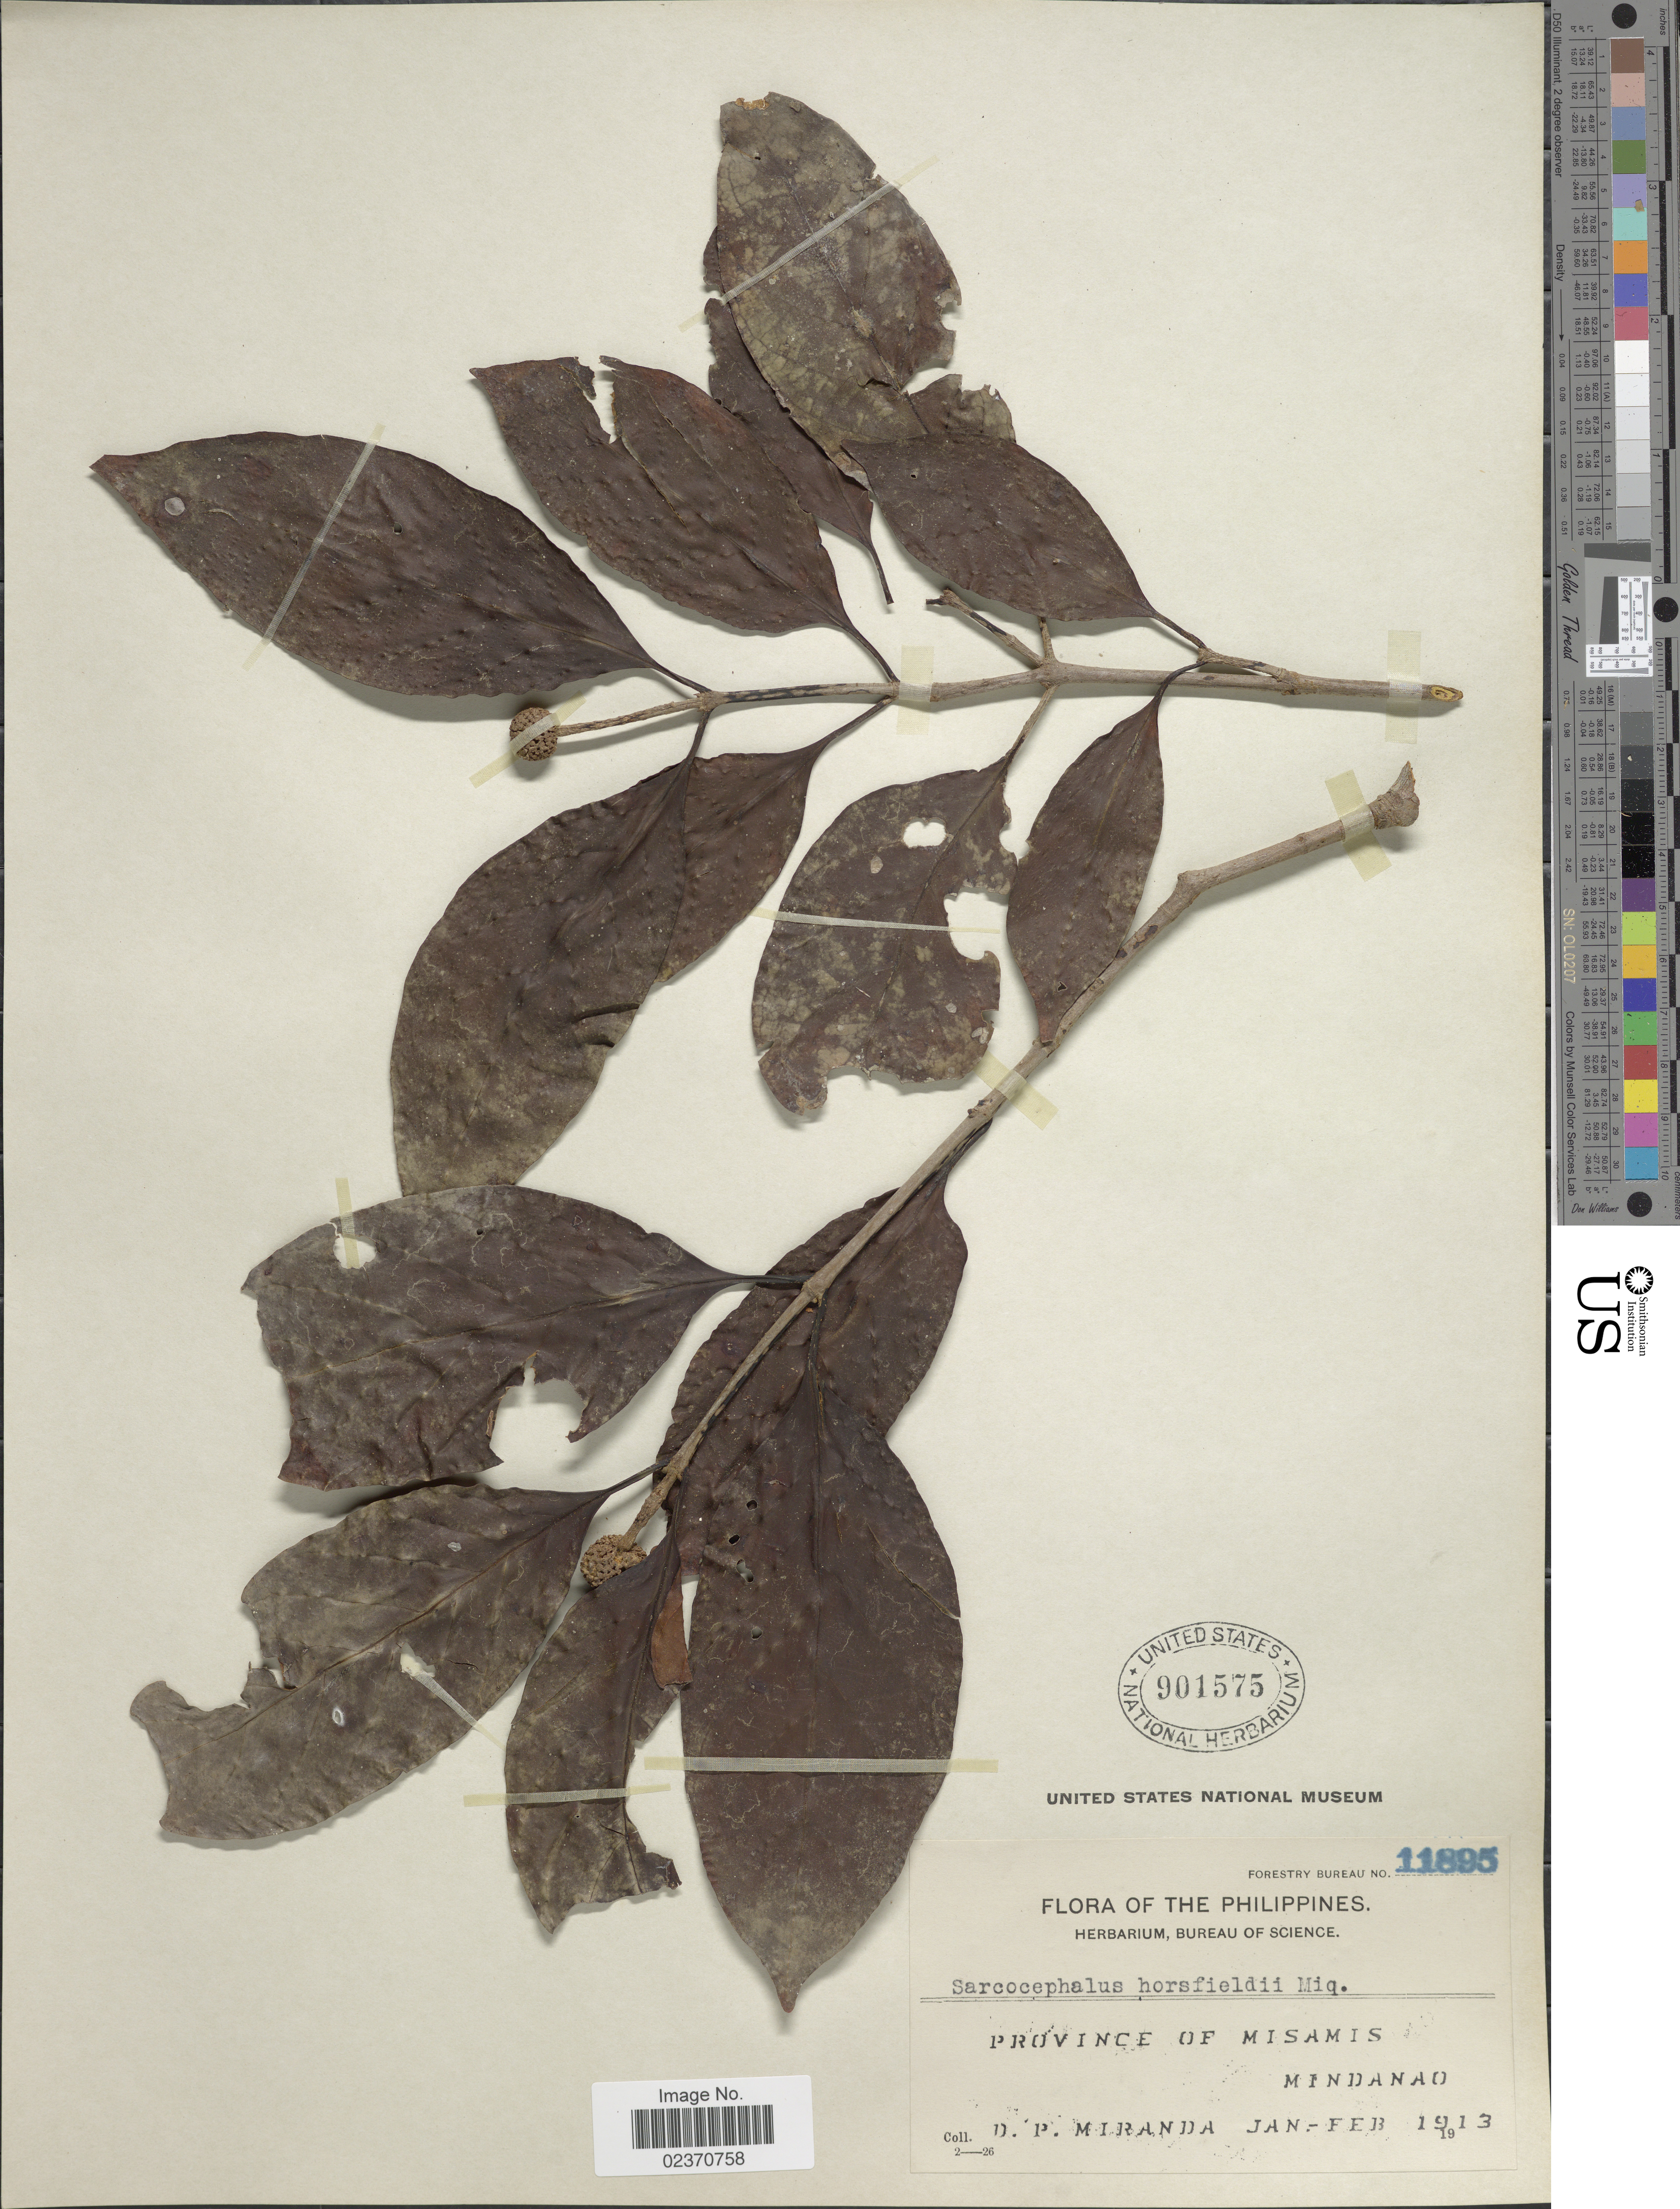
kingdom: Plantae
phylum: Tracheophyta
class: Magnoliopsida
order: Gentianales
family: Rubiaceae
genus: Nauclea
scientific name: Nauclea junghuhnii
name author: (Miq.) Merr.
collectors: D. P. Miranda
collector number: Forestry Bureau 11895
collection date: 1913-01/1913-02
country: Philippines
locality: Province of Misamis, Mindanao.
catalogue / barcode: US 901575